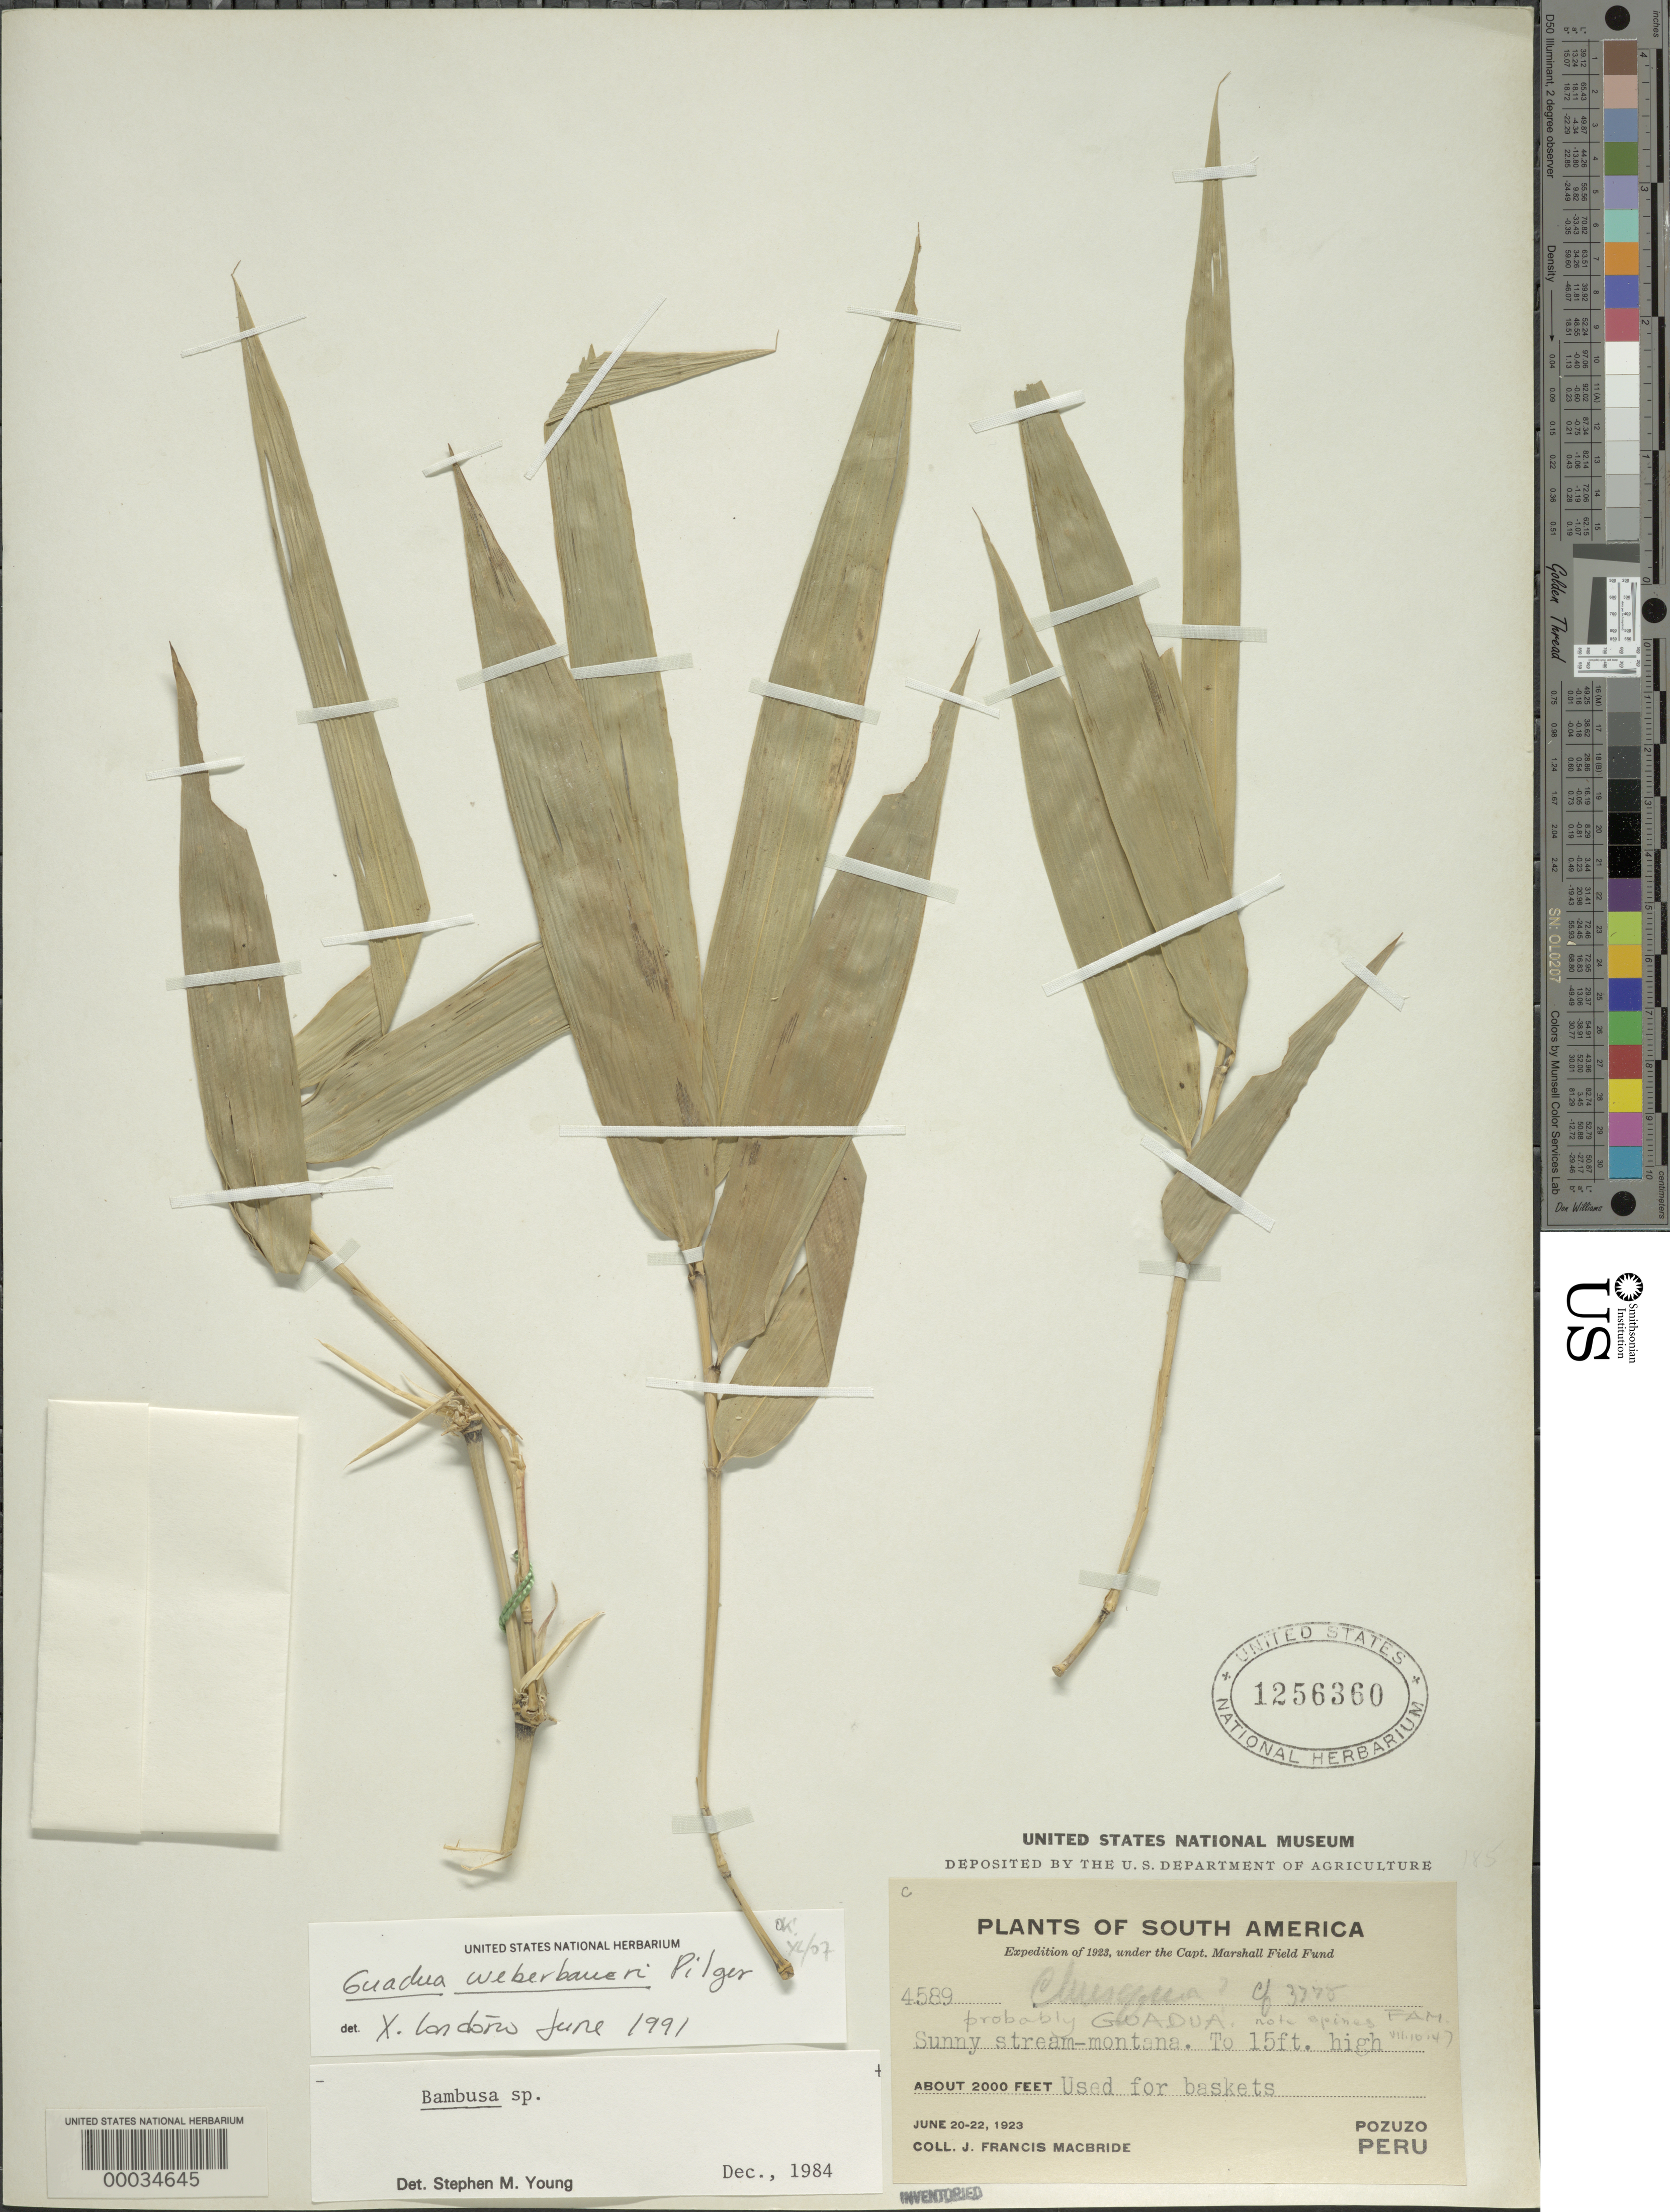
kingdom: Plantae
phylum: Tracheophyta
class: Liliopsida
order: Poales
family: Poaceae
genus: Guadua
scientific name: Guadua weberbaueri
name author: Pilg.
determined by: Londoño, X., (TULV), Jardin Botanico "Juan Maria Cespedes"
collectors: J. F. Macbride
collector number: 4589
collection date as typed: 20 Jun 1923 to 22 Jun 1923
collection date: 1923-06-20/1923-06-22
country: Peru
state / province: Pasco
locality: Pozuzo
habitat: Sunny stream-montana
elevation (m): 610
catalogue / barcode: US 1256360